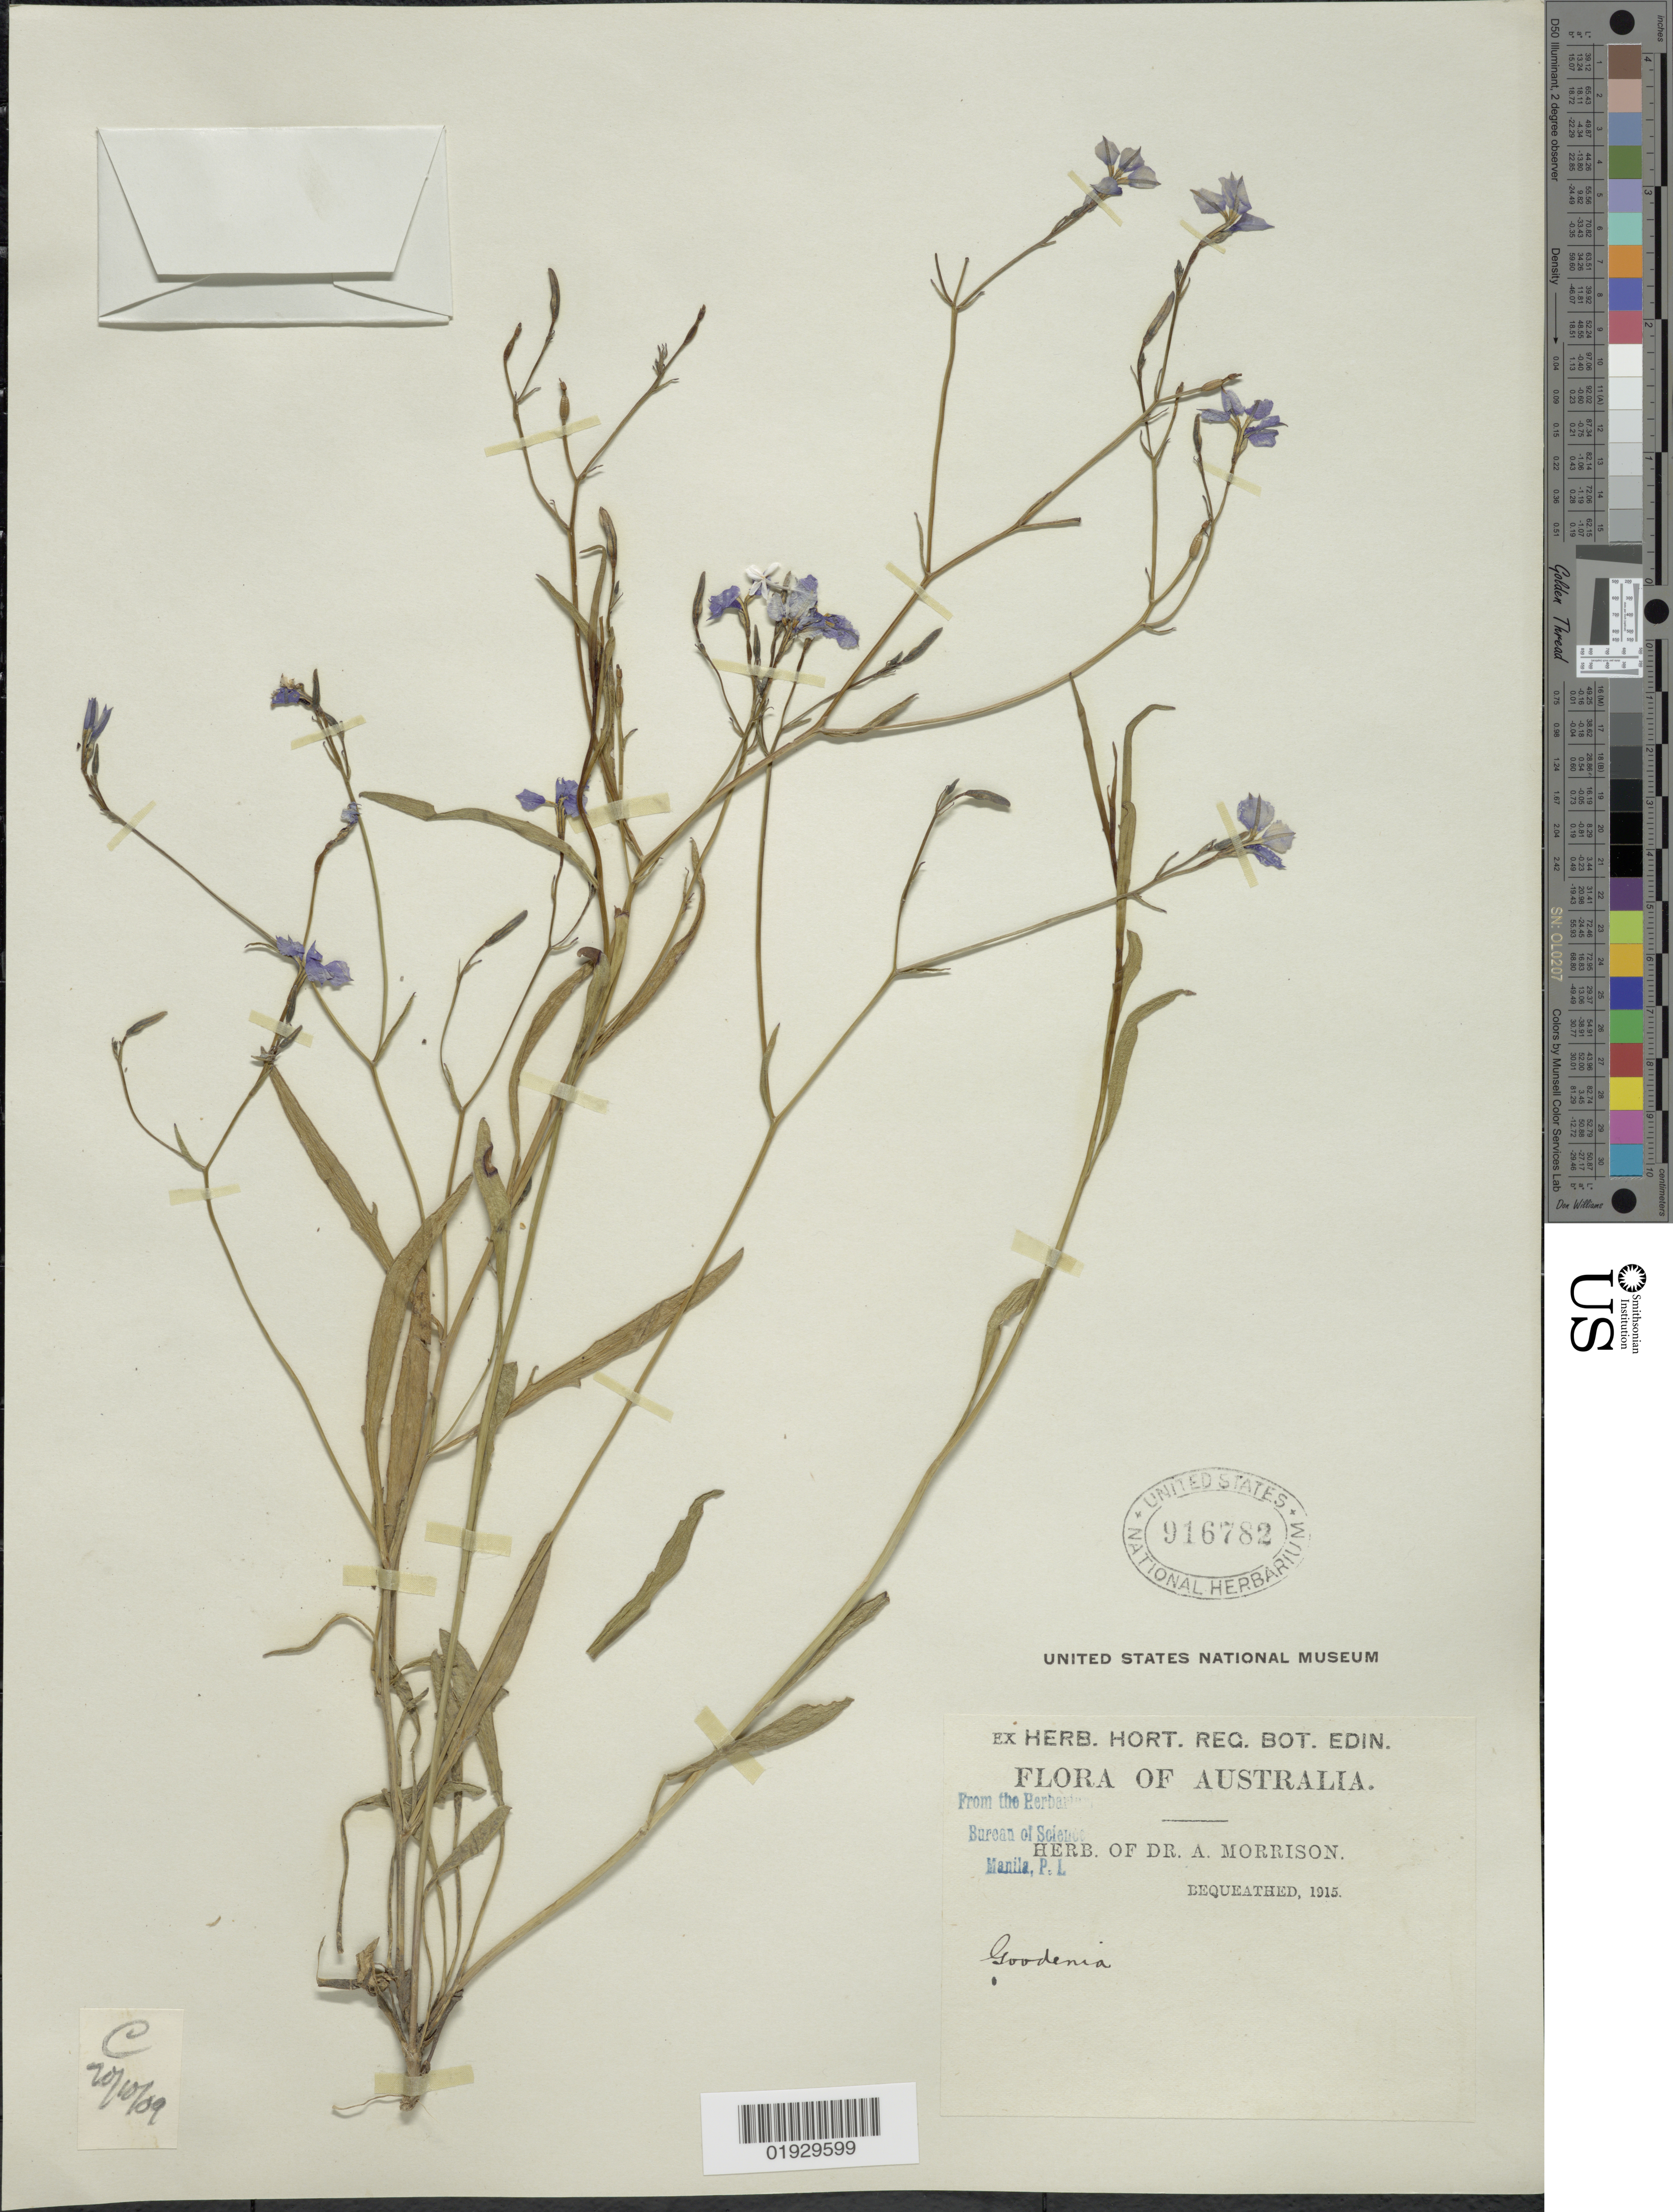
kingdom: Plantae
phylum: Tracheophyta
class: Magnoliopsida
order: Asterales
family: Goodeniaceae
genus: Goodenia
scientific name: Goodenia sp.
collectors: ex herb. Dr. A. Morrison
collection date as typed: Transcribed d/m/y: 20/10/9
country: Australia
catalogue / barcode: US 916782